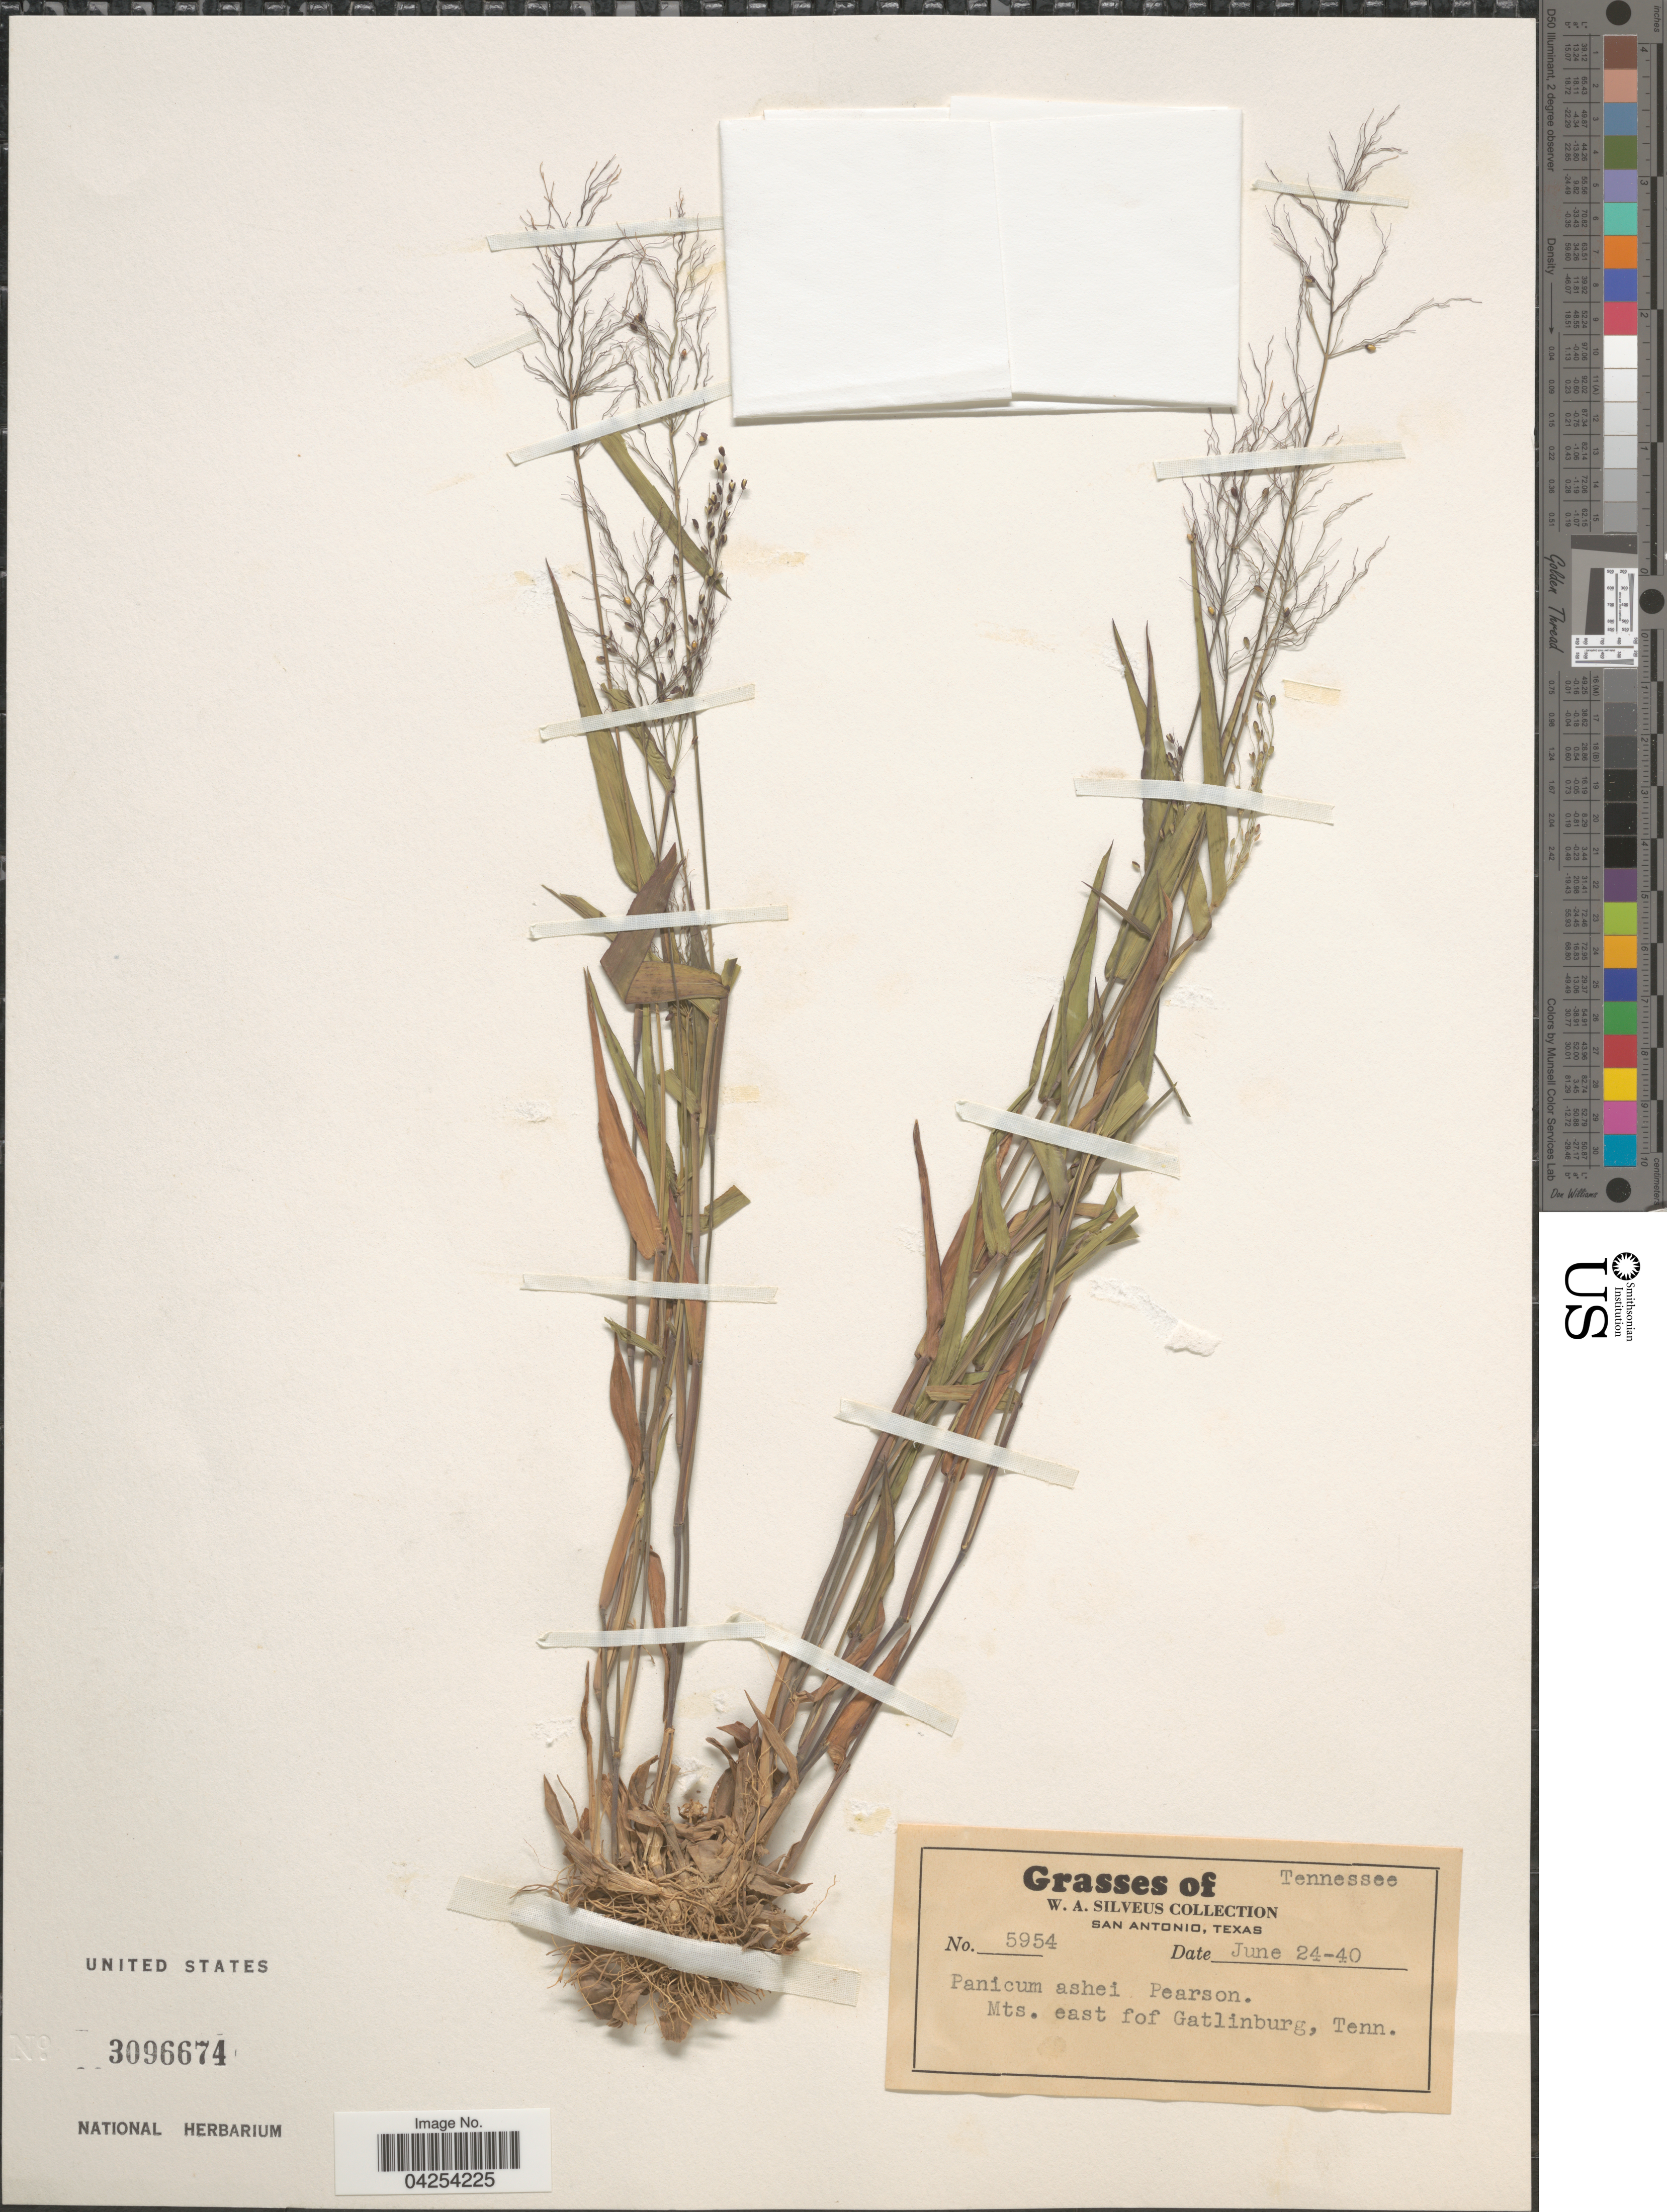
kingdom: Plantae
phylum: Tracheophyta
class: Liliopsida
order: Poales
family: Poaceae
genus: Dichanthelium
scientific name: Dichanthelium commutatum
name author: (Schult.) Gould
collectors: W. Silveus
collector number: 5954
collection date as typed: Transcribed d/m/y: 24/6/40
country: United States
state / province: Tennessee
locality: Mts. east fof Gatlinburg.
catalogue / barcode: US 3096674